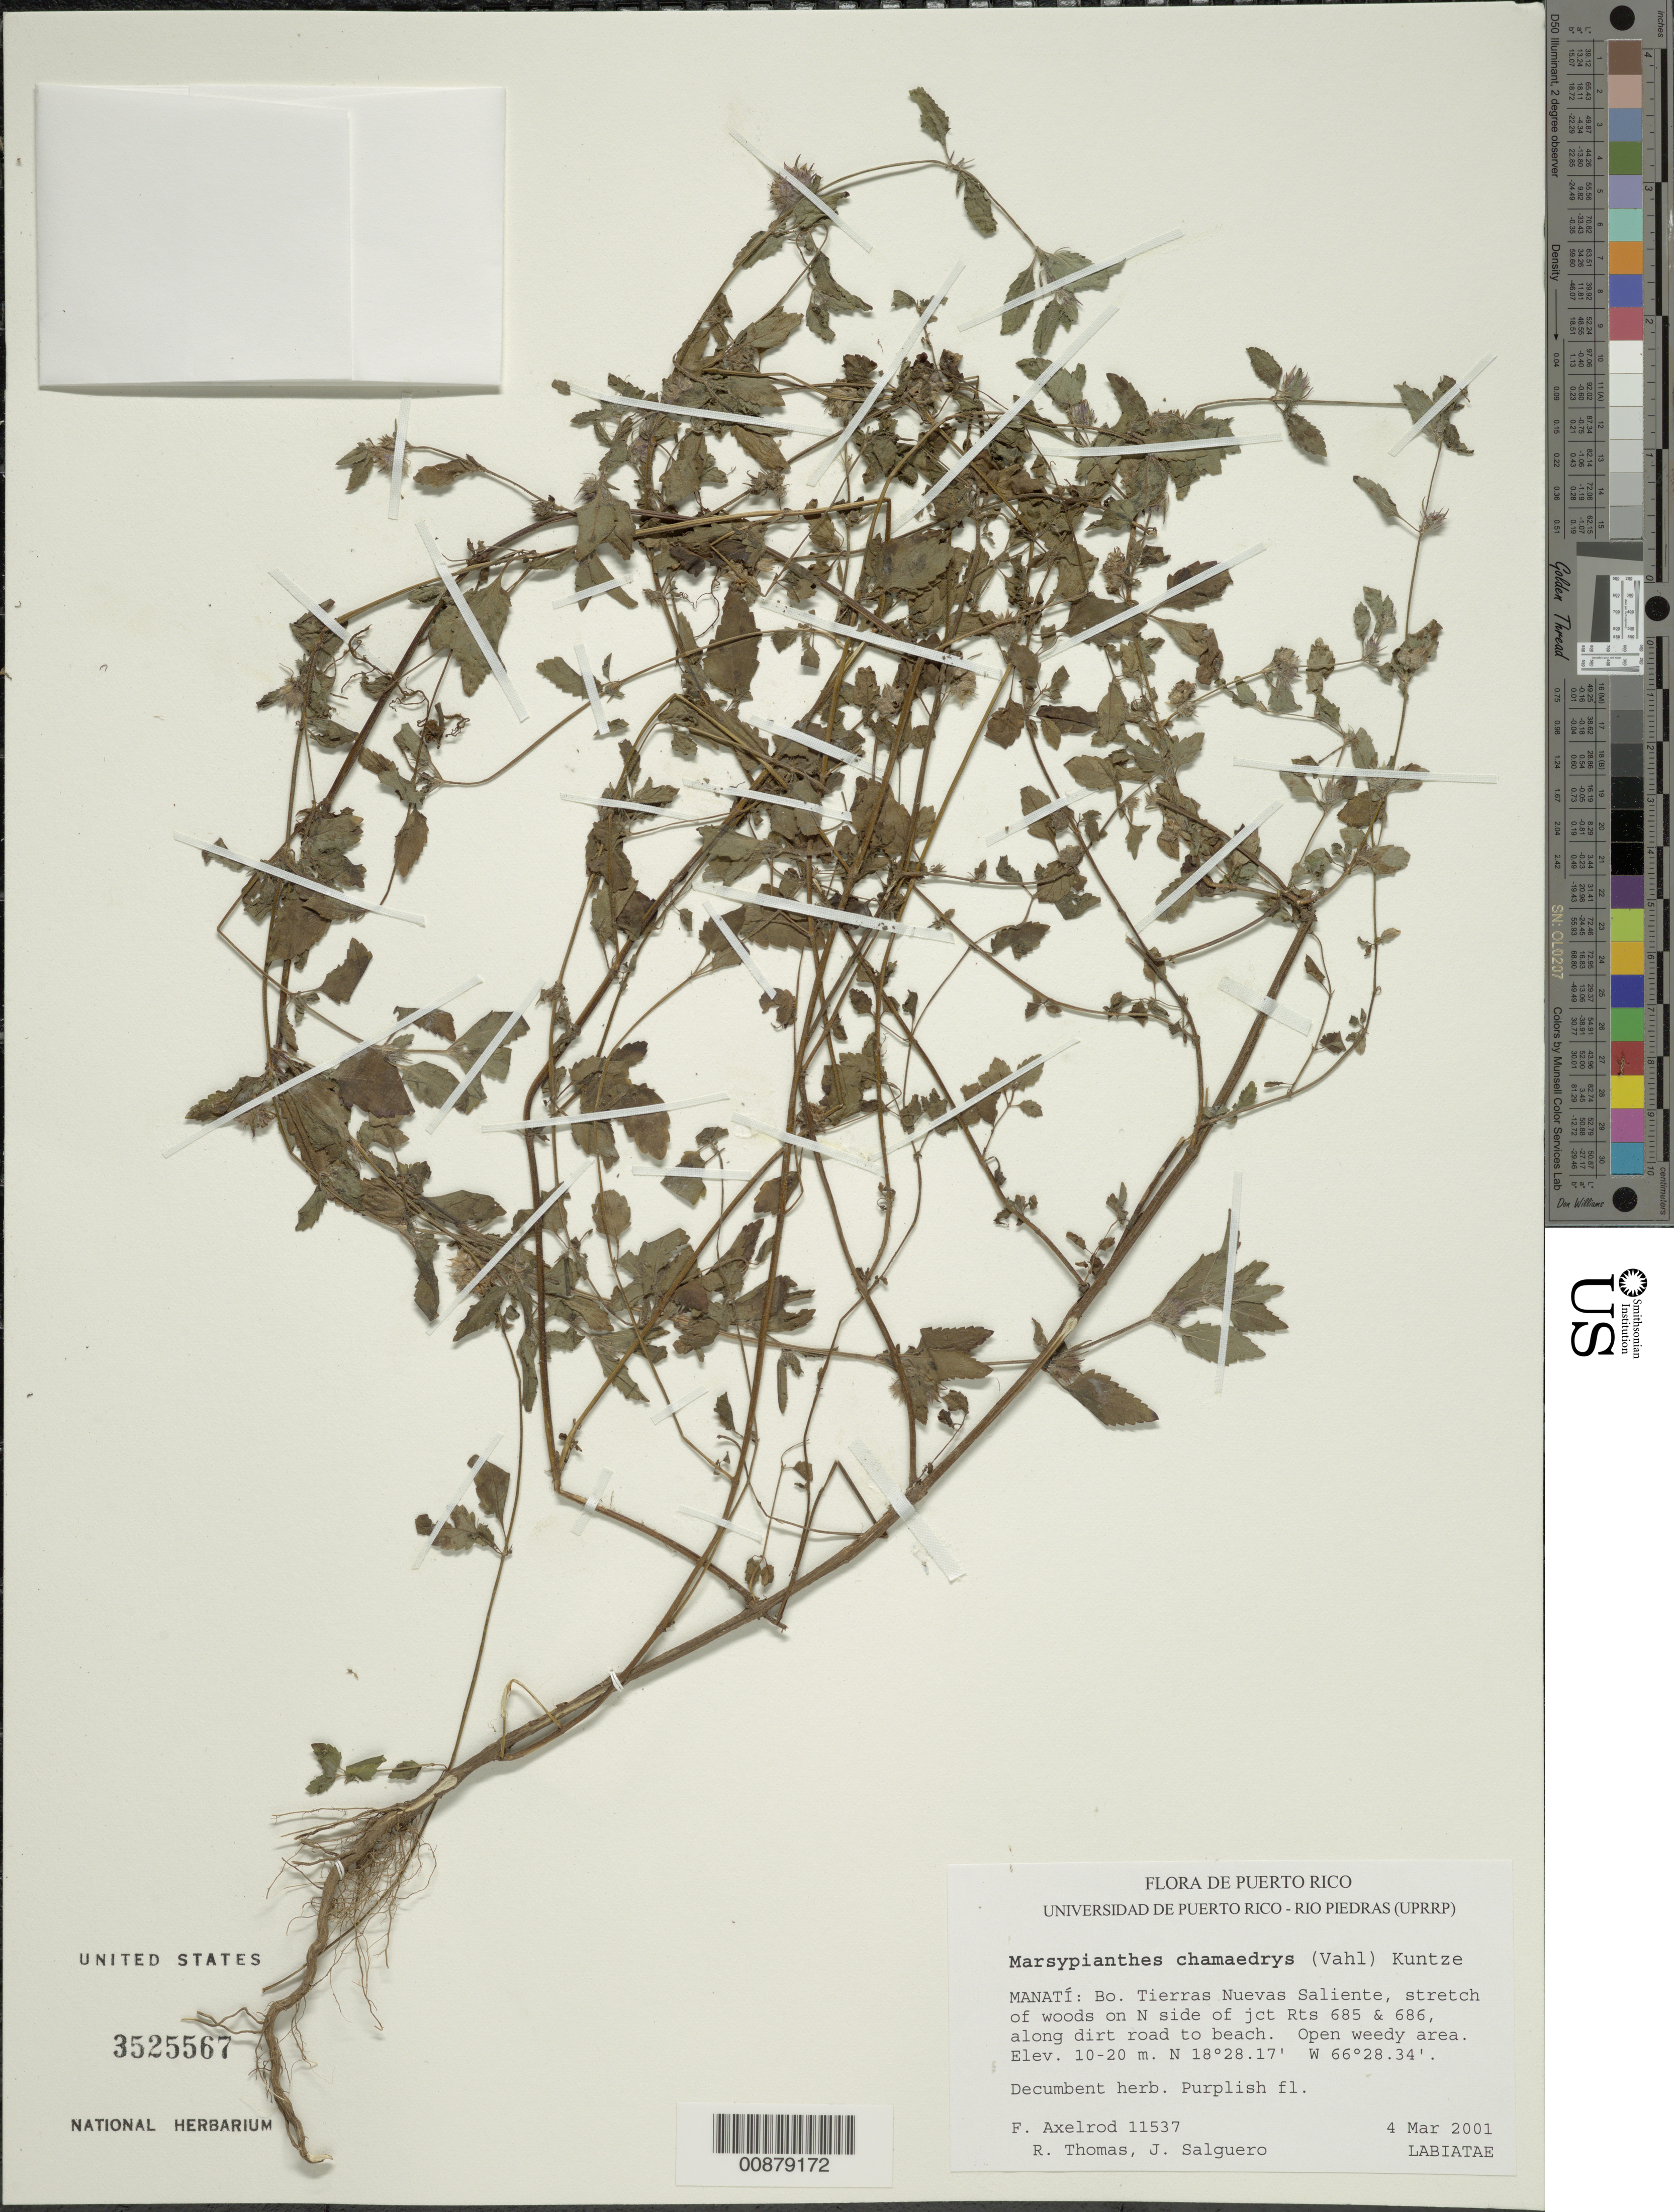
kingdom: Plantae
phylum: Tracheophyta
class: Magnoliopsida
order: Lamiales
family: Lamiaceae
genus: Marsypianthes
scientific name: Marsypianthes chamaedrys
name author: (Vahl) Kuntze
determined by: Axelrod, F. S.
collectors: F. S. Axelrod, R. Thomas & J. Salguero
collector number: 11537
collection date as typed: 04 Mar 2001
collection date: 2001-03-04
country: Puerto Rico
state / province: Manatí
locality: Bo. Tierras Nuevas Saliente, stretch of woods on N side of jcts. Rts. 685 & 686.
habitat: Open weedy area.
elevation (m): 10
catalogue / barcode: US 3525567